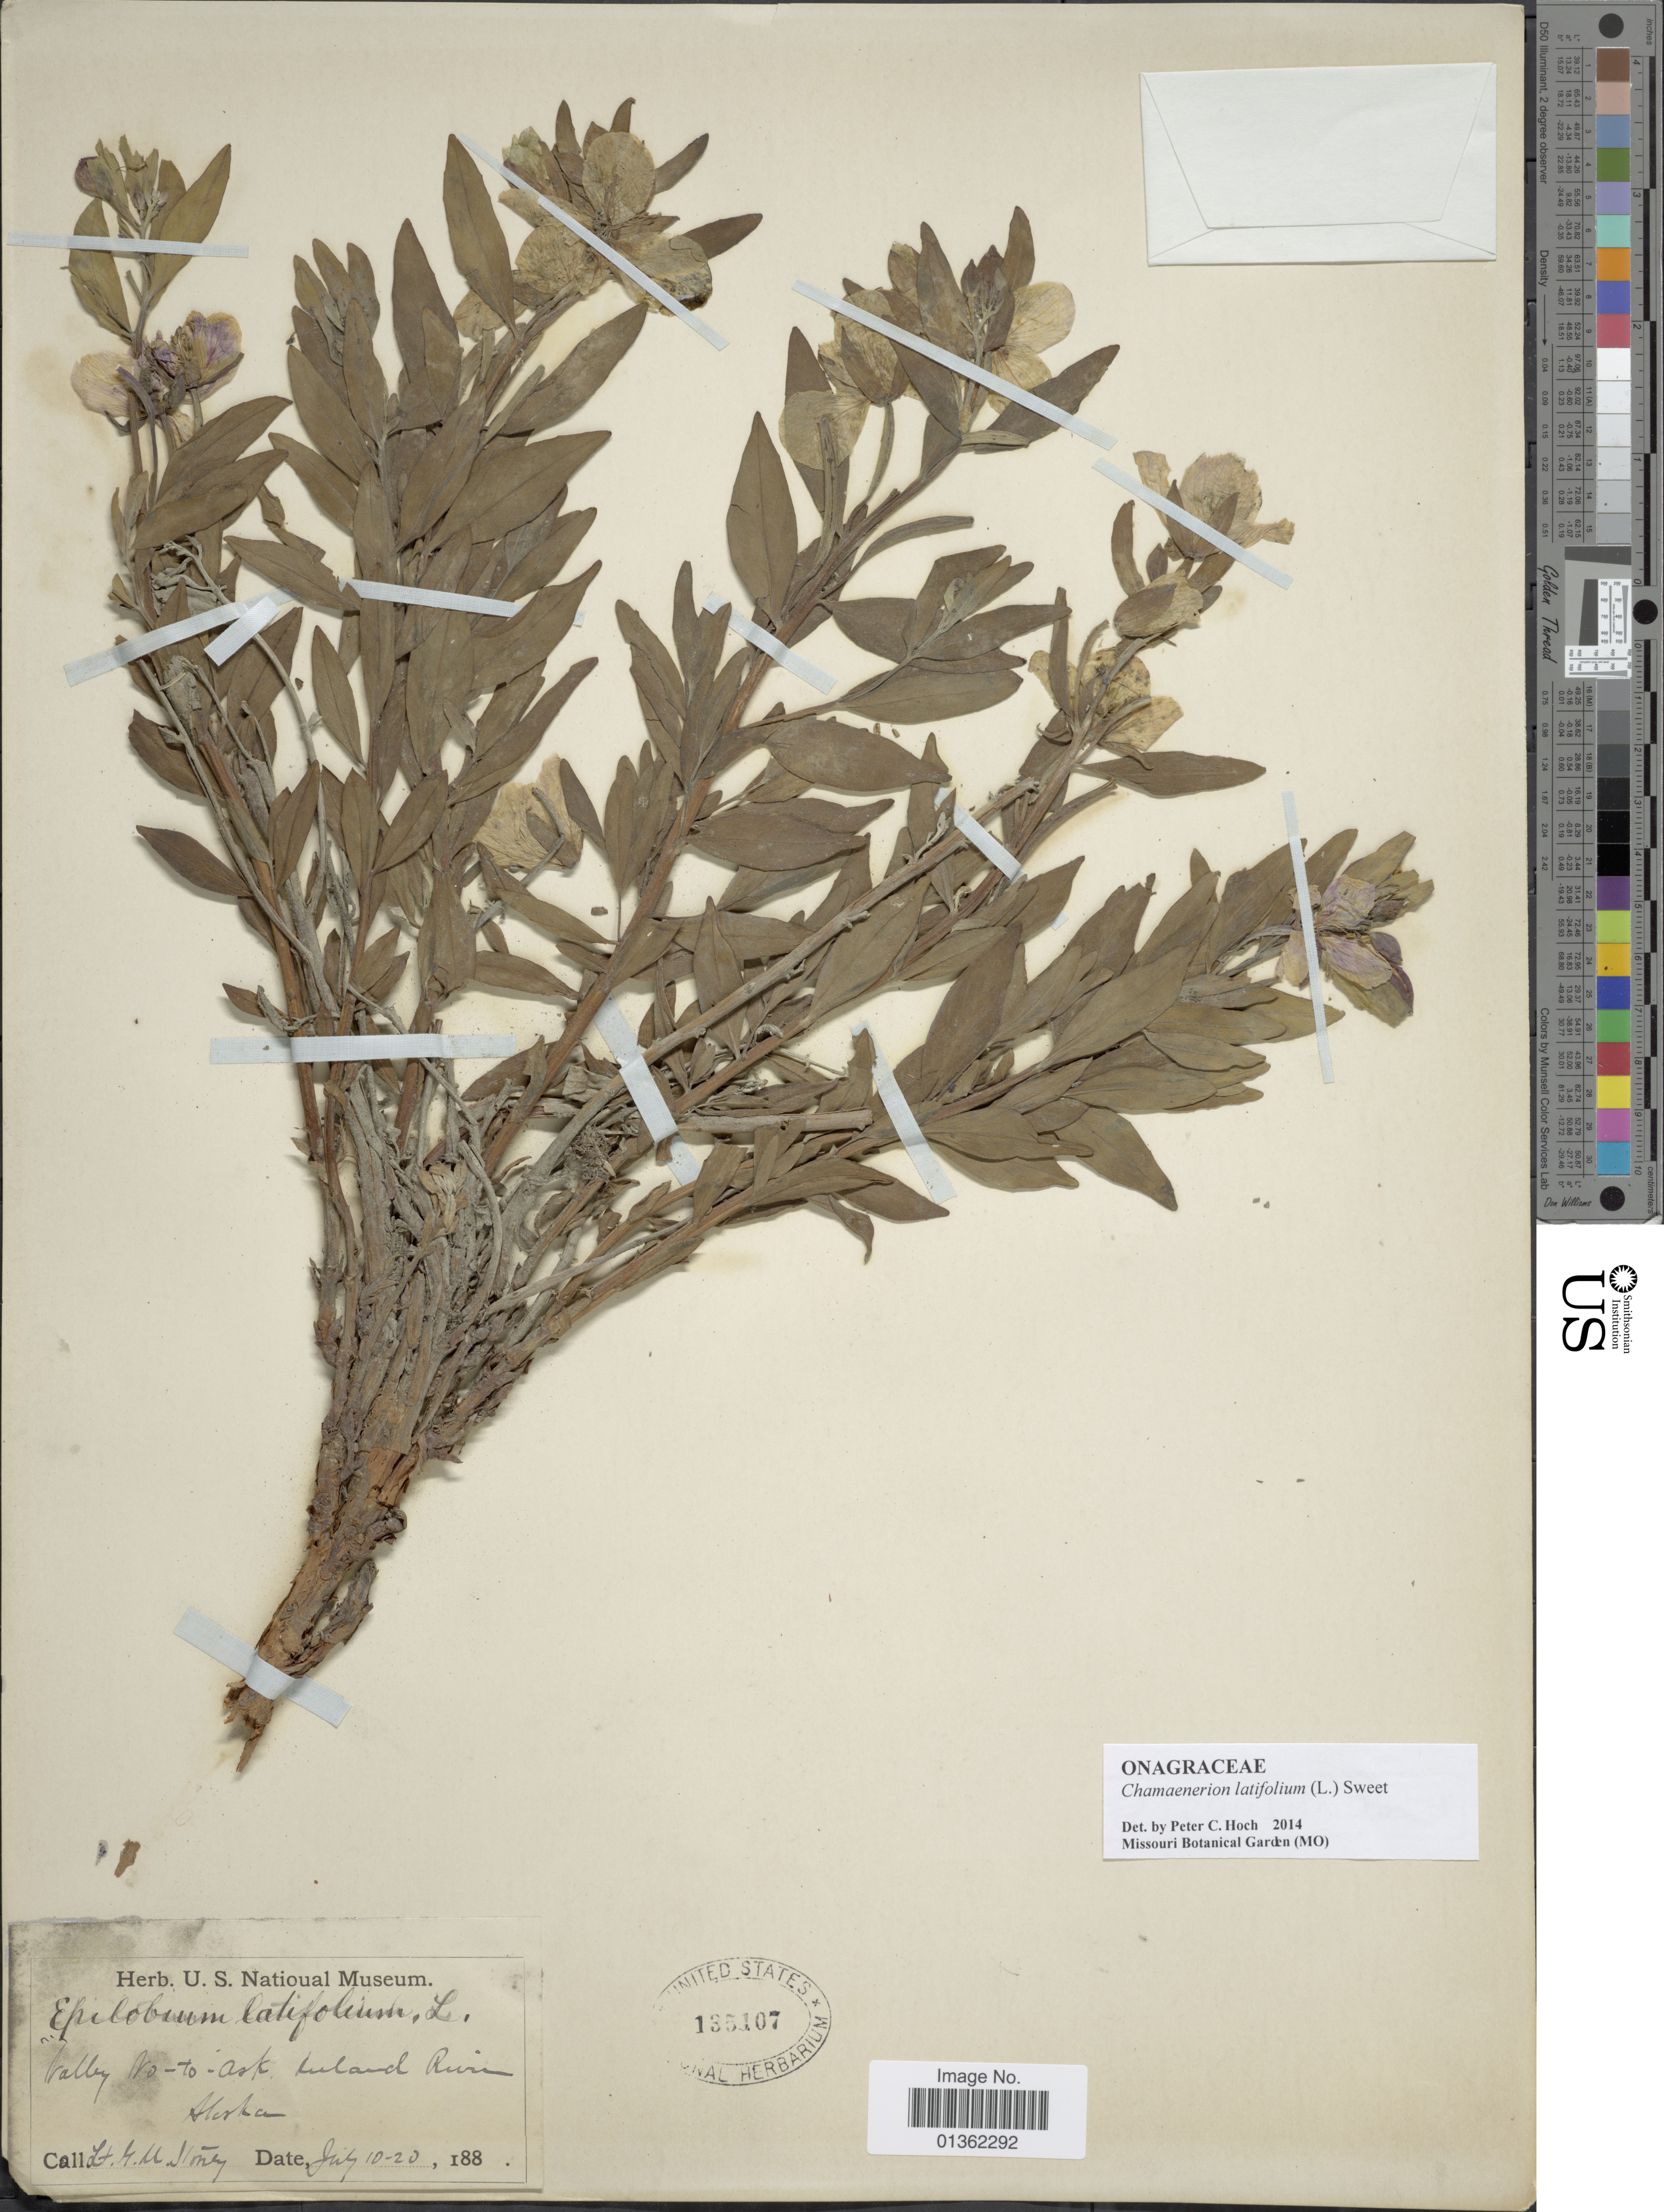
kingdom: Plantae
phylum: Tracheophyta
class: Magnoliopsida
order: Myrtales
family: Onagraceae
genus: Chamaenerion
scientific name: Chamaenerion latifolium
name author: (L.) Th. Fr. & Lange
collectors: G. Stoney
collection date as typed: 188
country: United States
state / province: Alaska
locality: Valley No-to-Ark. Inland River.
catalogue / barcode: US 135107